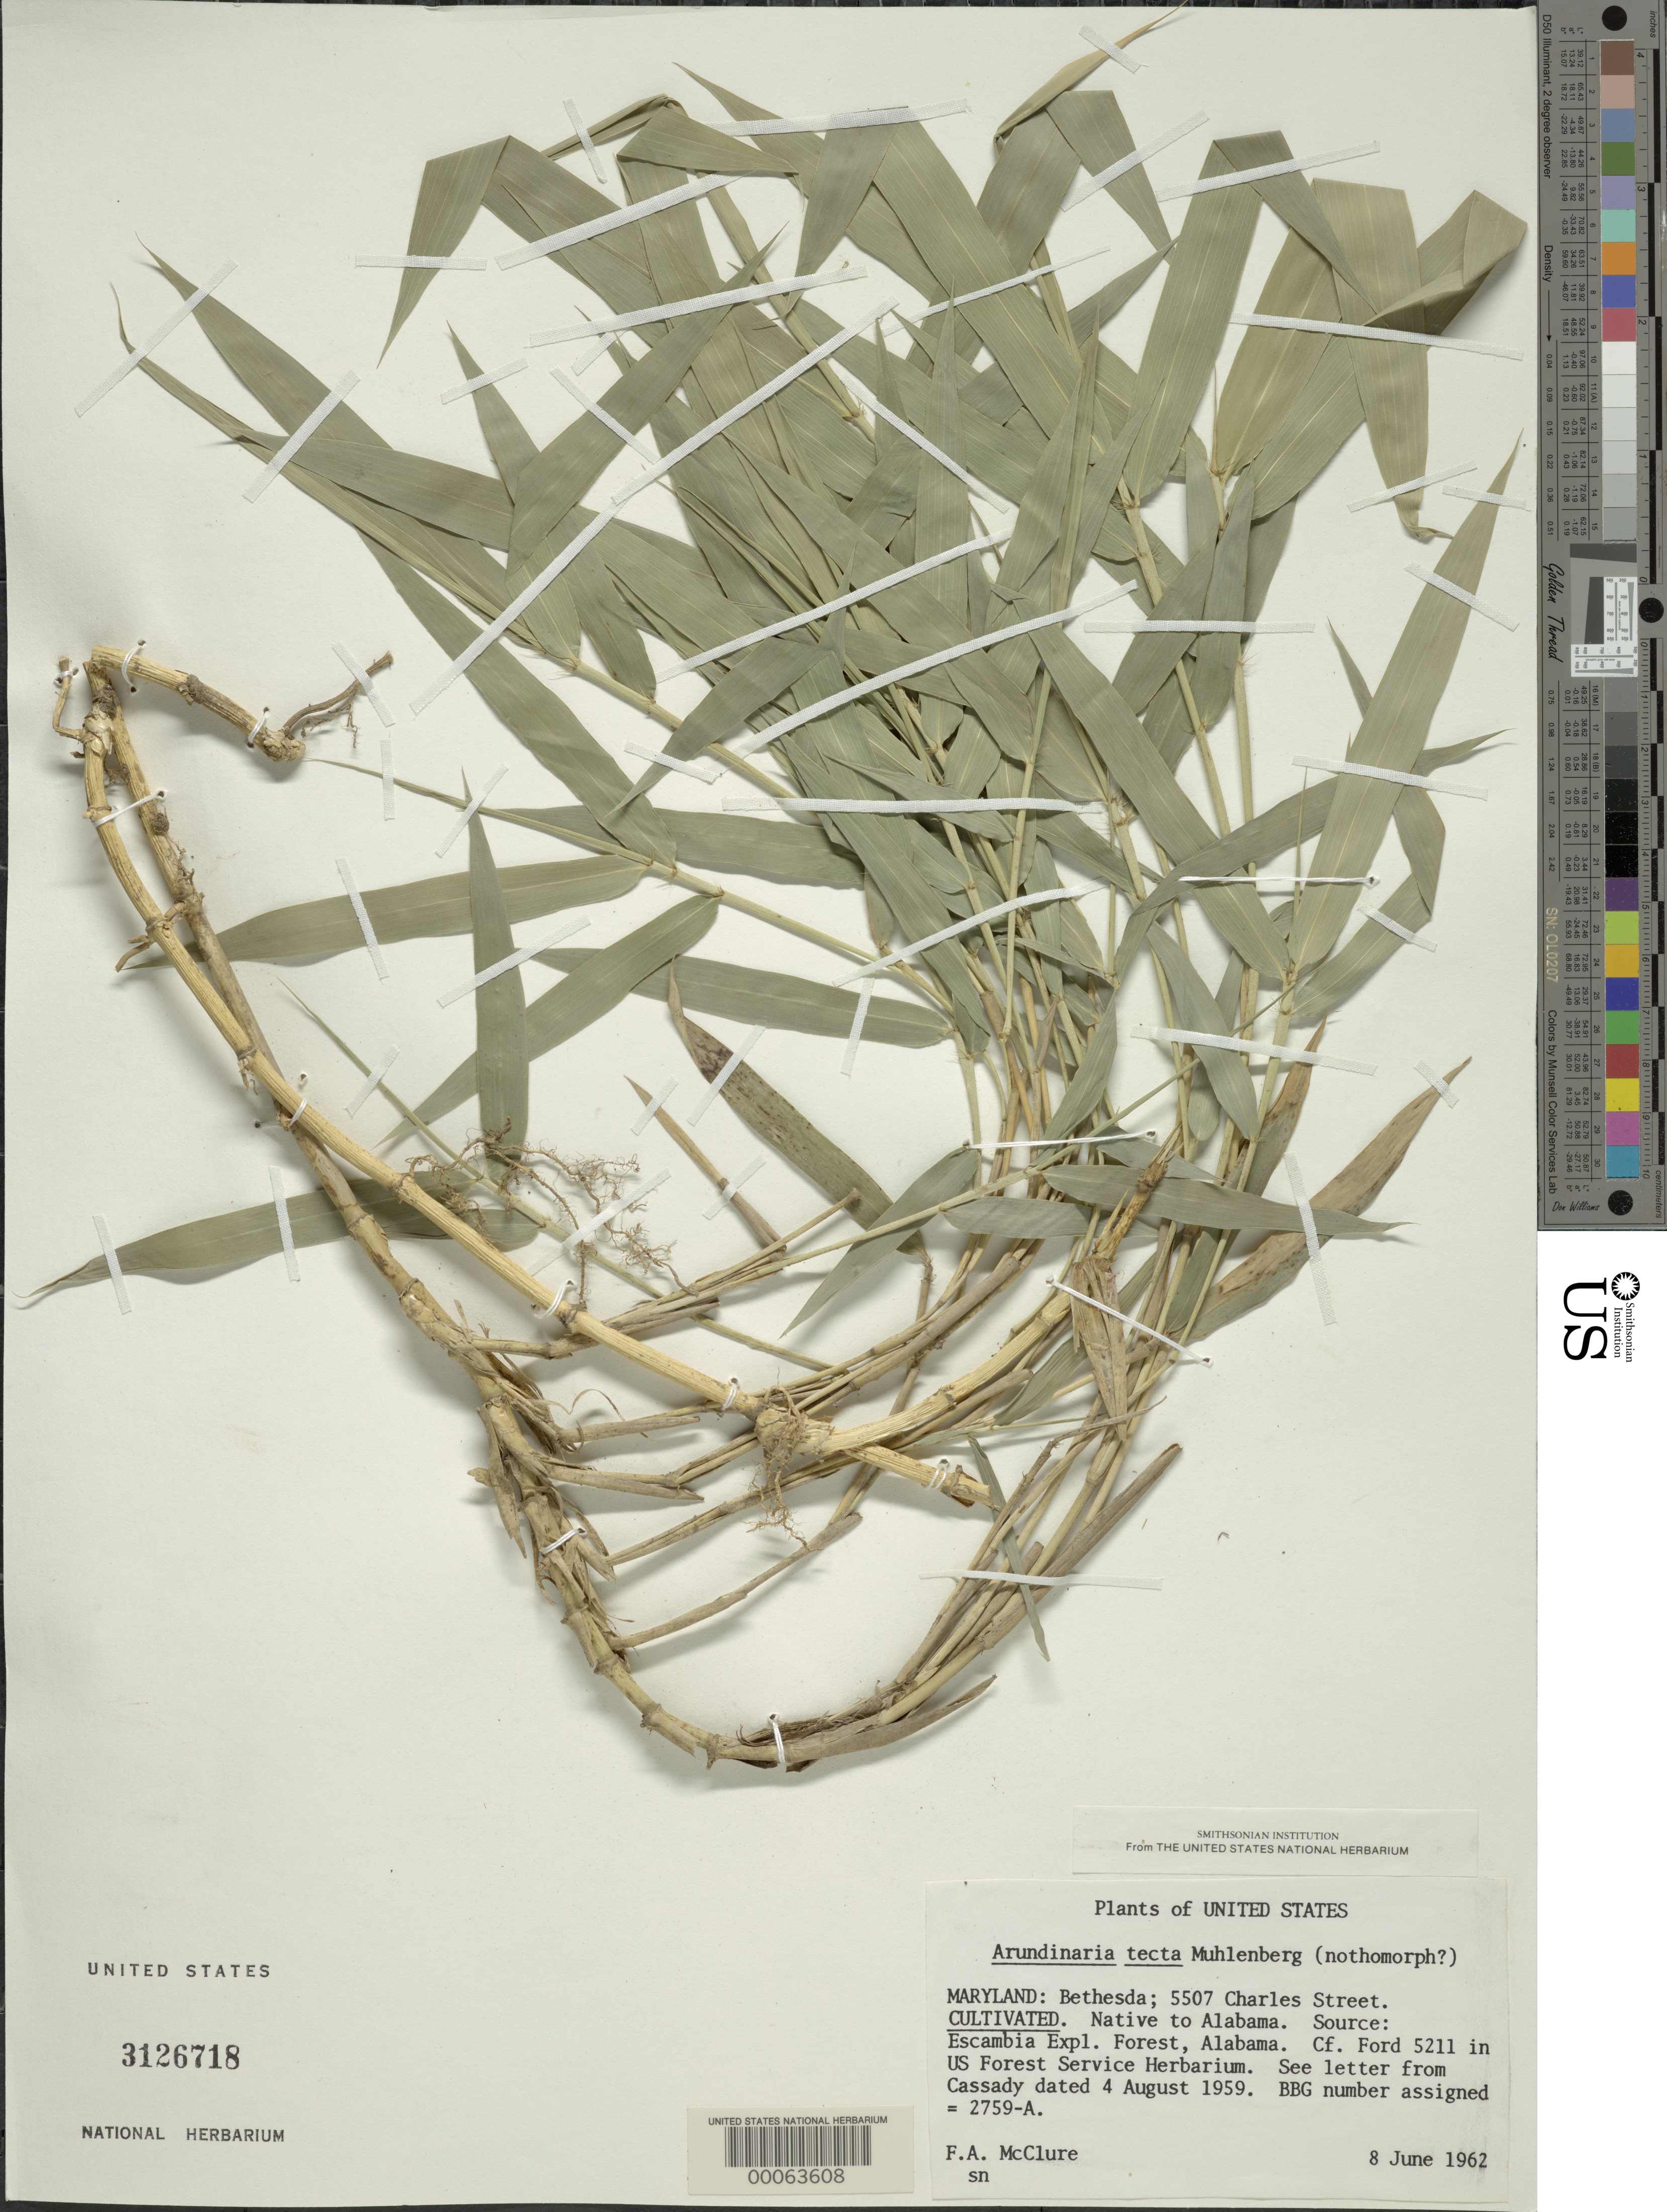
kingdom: Plantae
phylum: Tracheophyta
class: Liliopsida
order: Poales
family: Poaceae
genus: Arundinaria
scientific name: Arundinaria tecta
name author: (Walter) Muhl.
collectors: F. A. McClure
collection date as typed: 08 Jun 1964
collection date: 1964-06-08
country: United States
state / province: Maryland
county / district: Montgomery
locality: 5507 Charles Street, Bethesda (McClure's garden)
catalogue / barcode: US 3126718